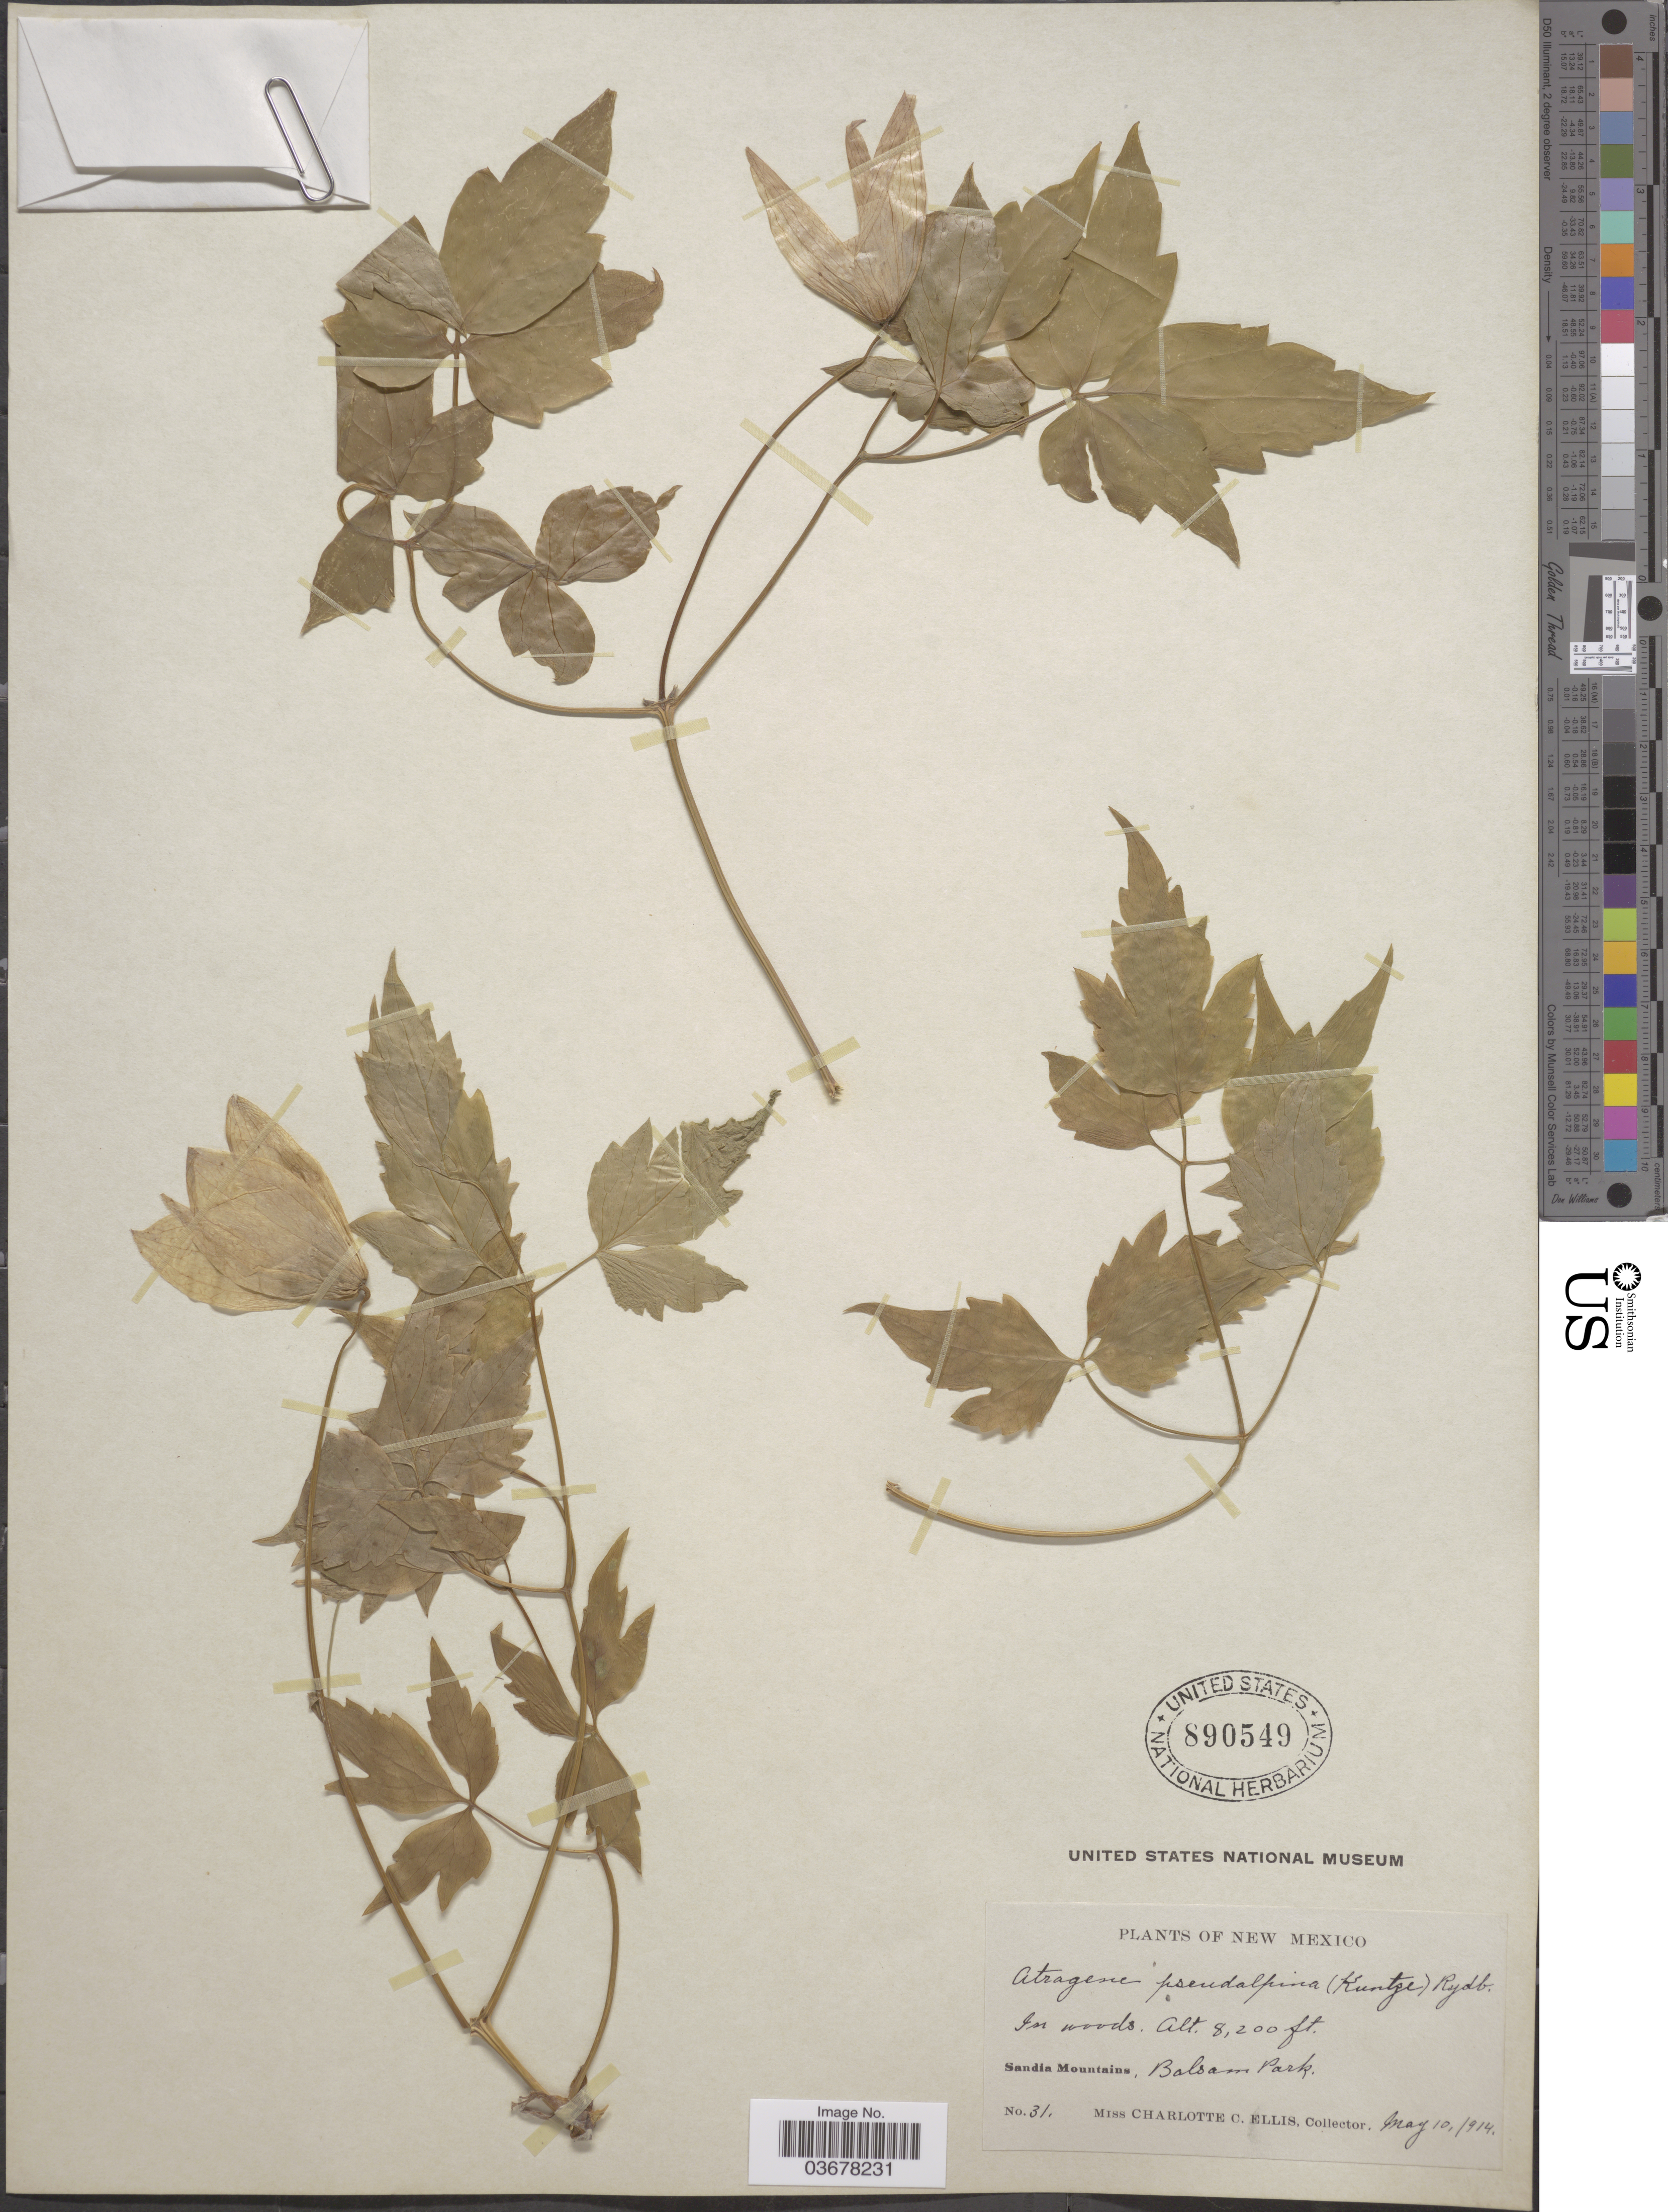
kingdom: Plantae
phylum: Tracheophyta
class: Magnoliopsida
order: Ranunculales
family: Ranunculaceae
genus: Clematis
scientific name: Clematis columbiana var. columbiana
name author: (Nutt.) Torr. & A. Gray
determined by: Strong, M. T., (US), Smithsonian Institution - National Museum of Natural History (UNITED STATES)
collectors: C. C. Ellis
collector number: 31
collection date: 1914-05-10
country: United States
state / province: New Mexico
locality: Sandia Mountains, Balsam Park.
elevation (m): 2499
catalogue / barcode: US 890549